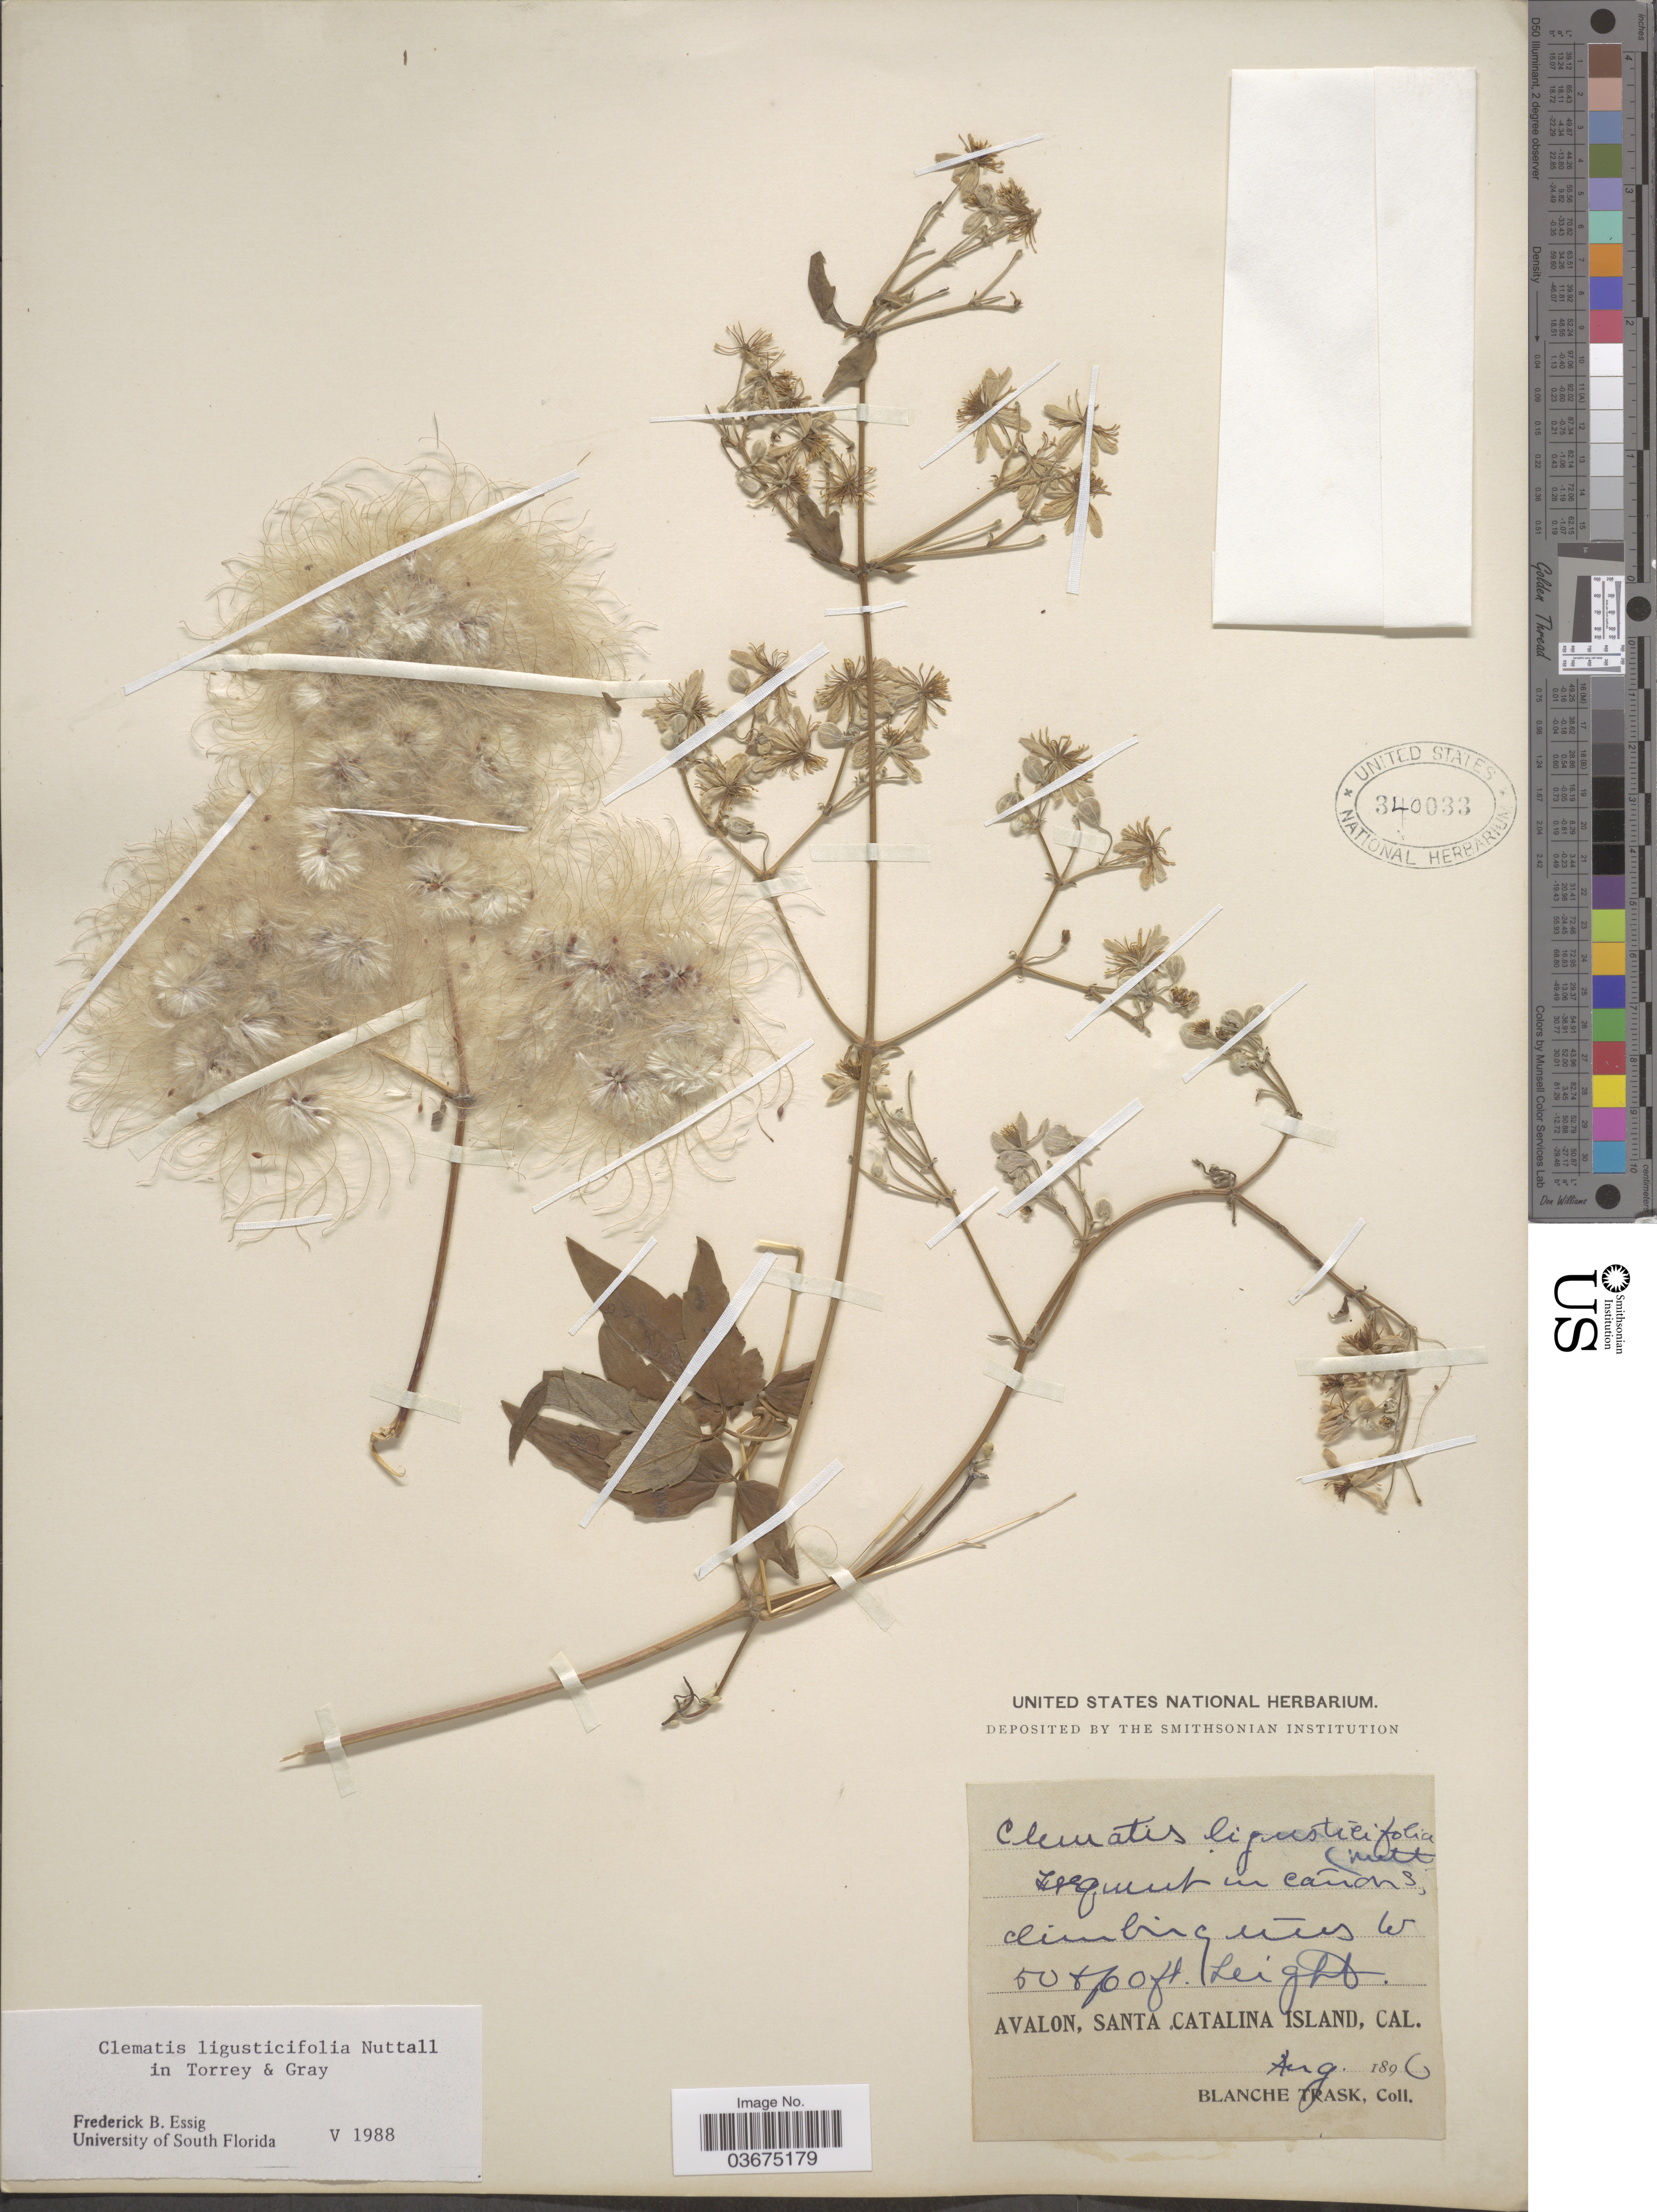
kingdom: Plantae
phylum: Tracheophyta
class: Magnoliopsida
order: Ranunculales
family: Ranunculaceae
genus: Clematis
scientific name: Clematis ligusticifolia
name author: Nutt.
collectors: B. Trask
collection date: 1896-08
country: United States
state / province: California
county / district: Los Angeles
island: Santa Catalina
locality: Avalon, Santa Catalina Island.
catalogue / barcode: US 340033